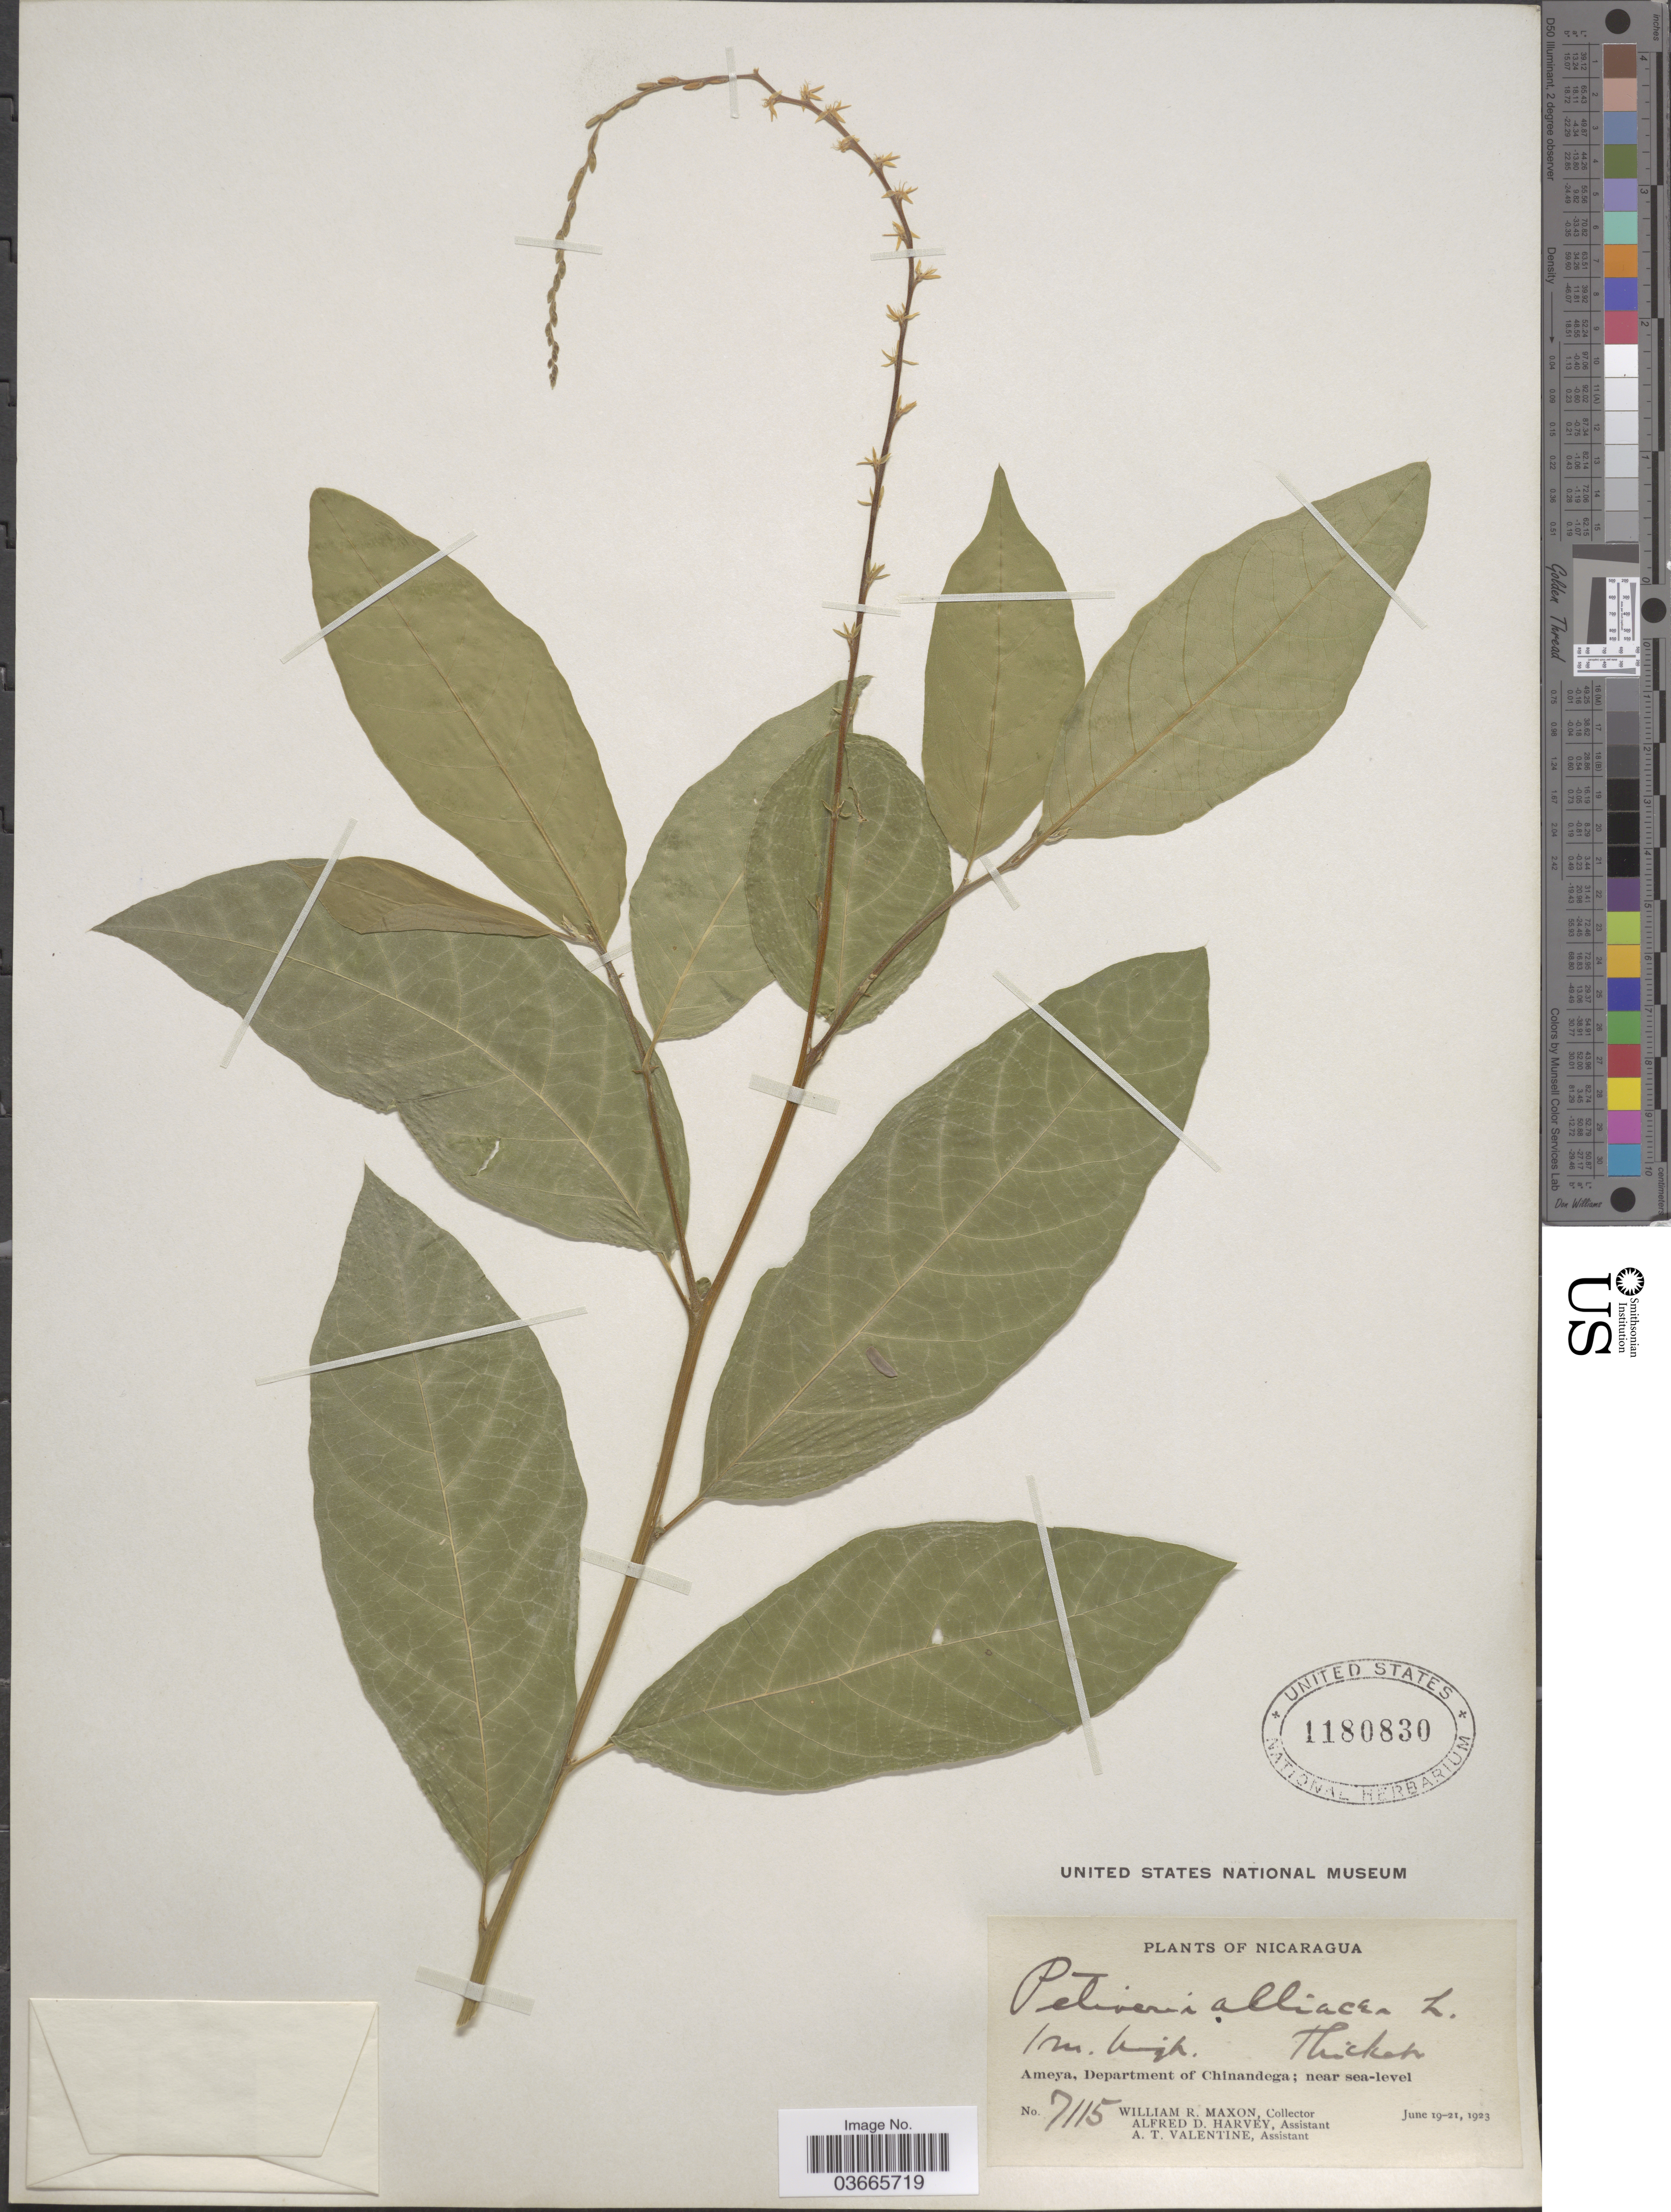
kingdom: Plantae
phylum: Tracheophyta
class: Magnoliopsida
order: Caryophyllales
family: Phytolaccaceae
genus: Petiveria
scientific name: Petiveria alliacea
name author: L.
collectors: W. R. Maxon, A. D. Harvey & A. Valentine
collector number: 7115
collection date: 1923-06-19/1923-06-21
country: Nicaragua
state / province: Chinandega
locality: Ameya, Department of Chinandega.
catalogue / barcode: US 1180830